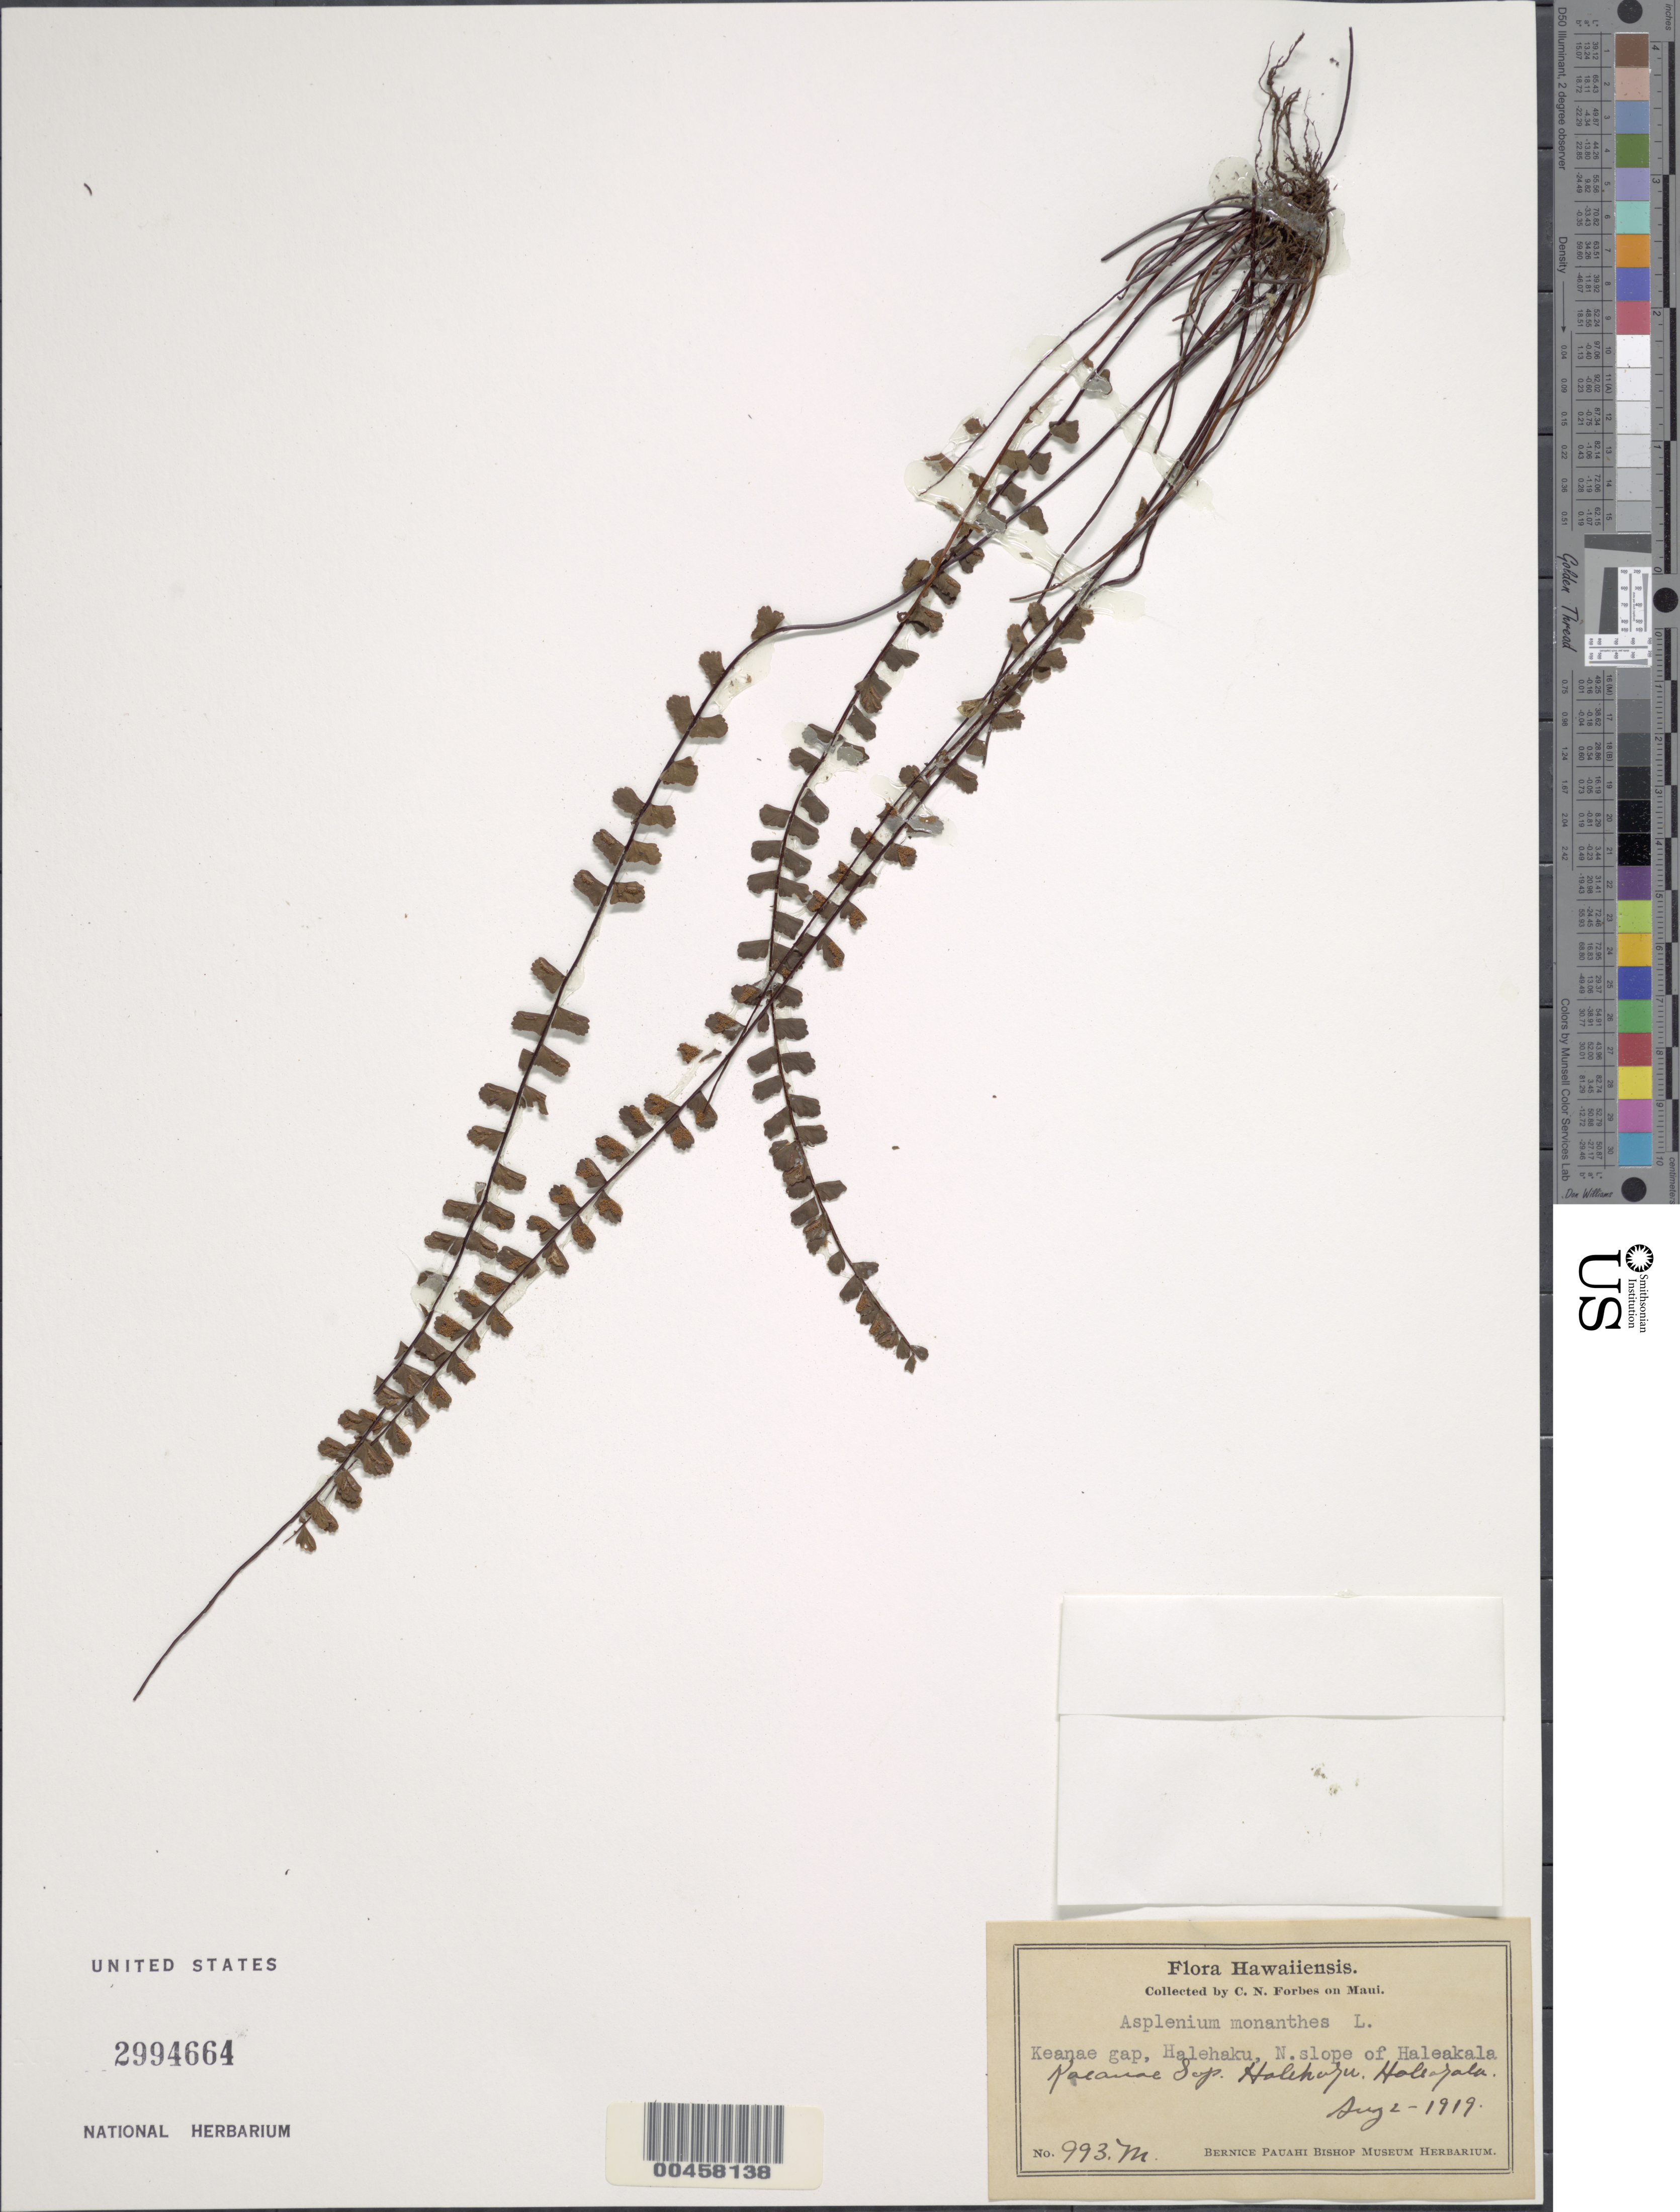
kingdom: Plantae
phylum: Tracheophyta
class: Polypodiopsida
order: Polypodiales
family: Aspleniaceae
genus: Asplenium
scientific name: Asplenium monanthes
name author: L.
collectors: C. N. Forbes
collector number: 933.M.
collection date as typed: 2 Aug 1919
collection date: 1919-08-02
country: United States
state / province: Hawaii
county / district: Maui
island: Maui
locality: Keanae gap, Halehaku, N. slope of Haleakala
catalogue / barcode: US 2994664